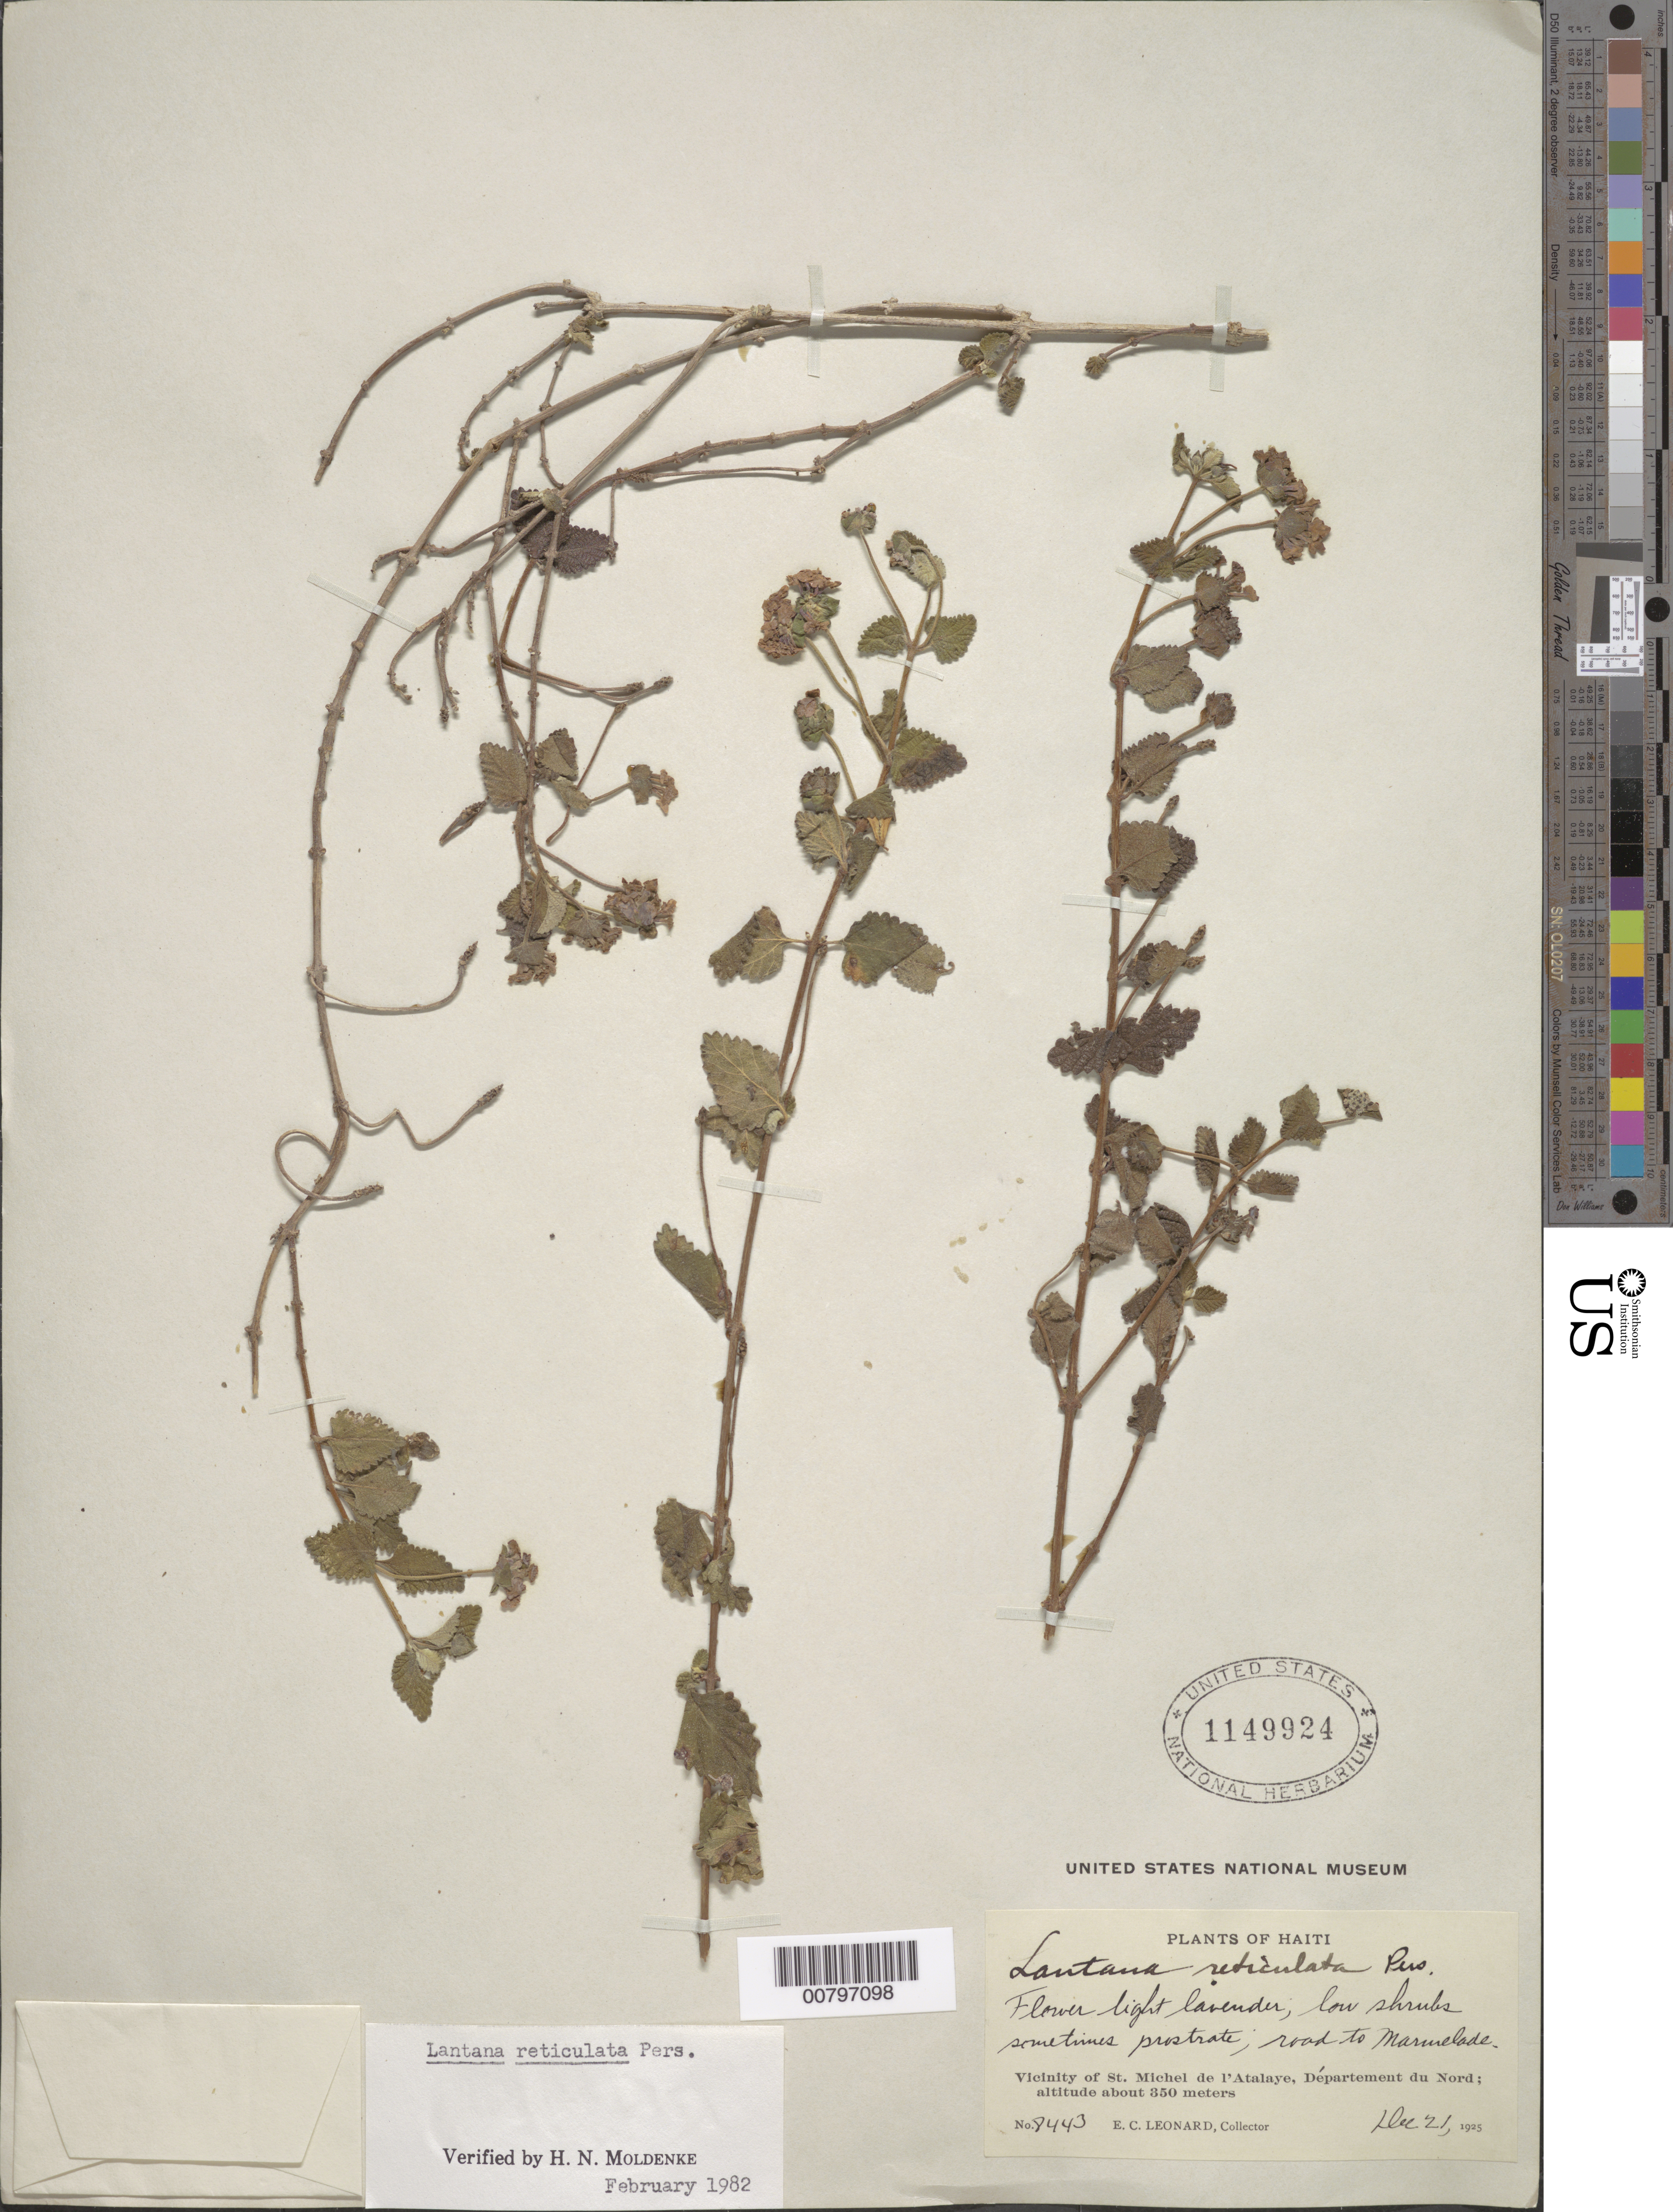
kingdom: Plantae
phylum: Tracheophyta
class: Magnoliopsida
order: Lamiales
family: Verbenaceae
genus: Lantana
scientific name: Lantana reticulata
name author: Pers.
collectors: E. C. Leonard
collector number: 8443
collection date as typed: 21 Dec 1925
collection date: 1925-12-21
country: Haiti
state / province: Artibonite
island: Hispaniola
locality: Vicinity of St. Michel de l' Atalaye, Marmelade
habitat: Road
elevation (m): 350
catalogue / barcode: US 1149924